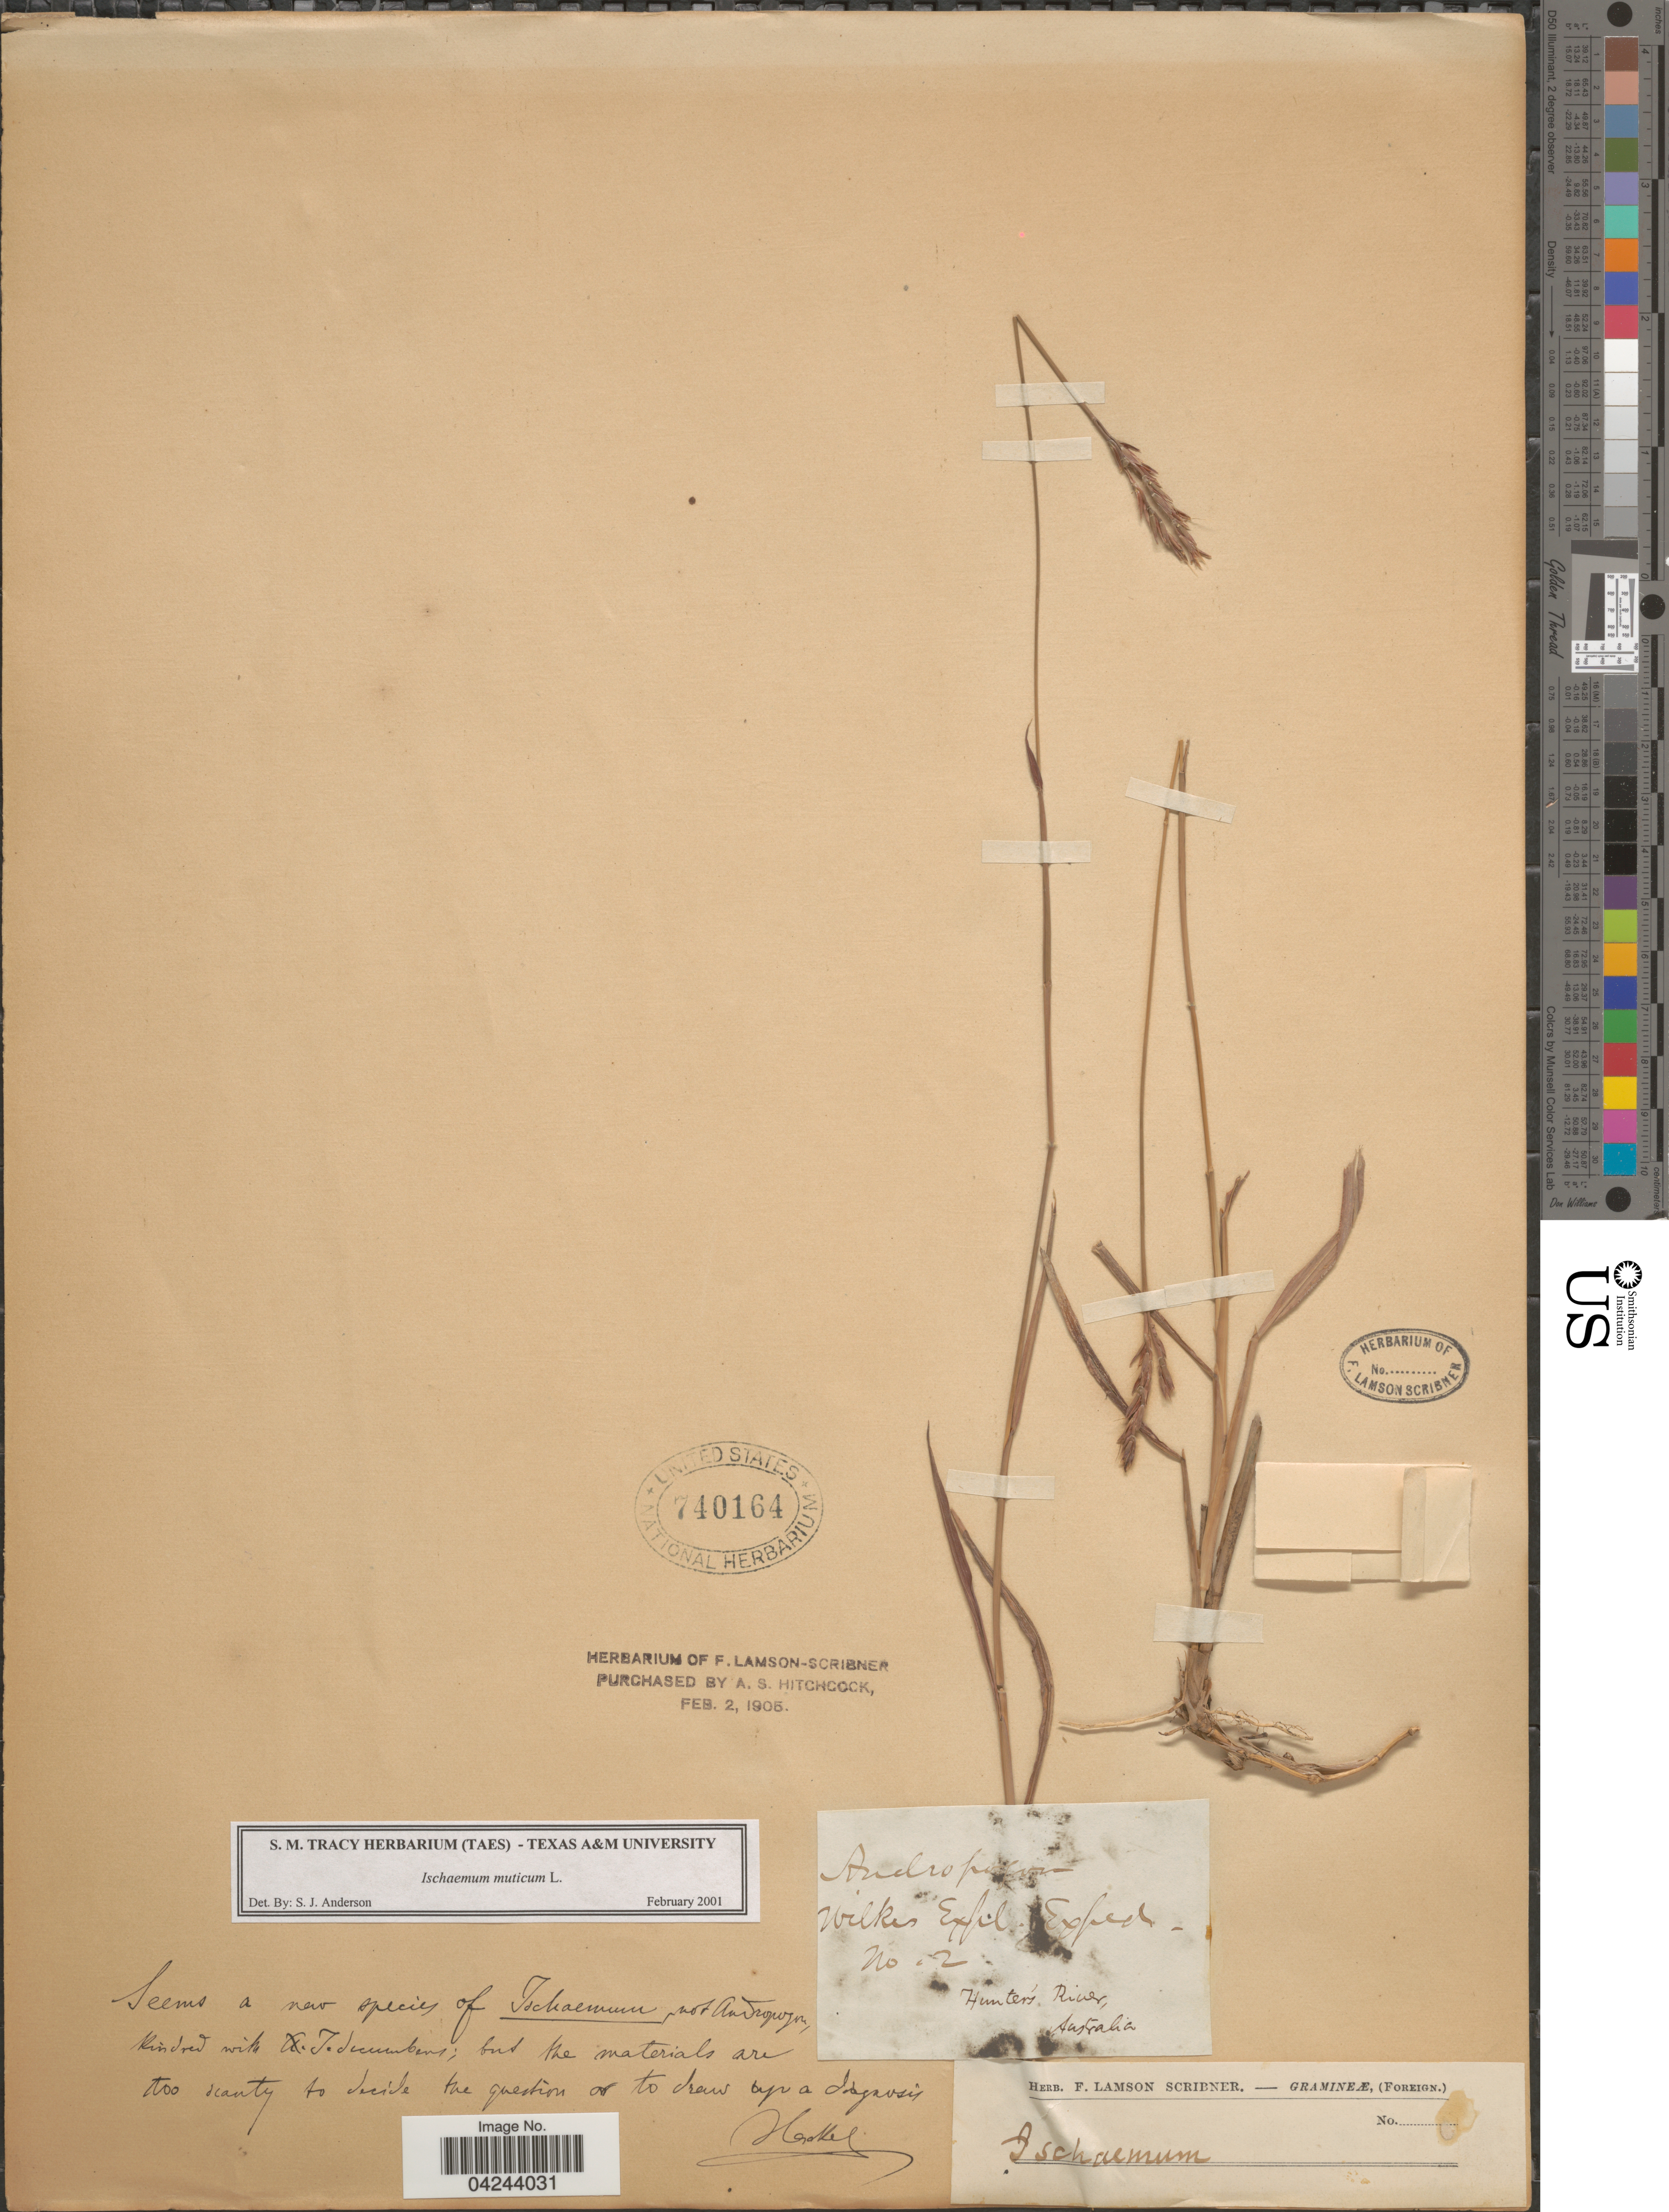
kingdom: Plantae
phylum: Tracheophyta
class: Liliopsida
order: Poales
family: Poaceae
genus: Ischaemum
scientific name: Ischaemum muticum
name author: L.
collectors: Wilkes Explor. Exped.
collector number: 2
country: Australia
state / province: New South Wales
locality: Hunter's River.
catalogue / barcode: US 740164